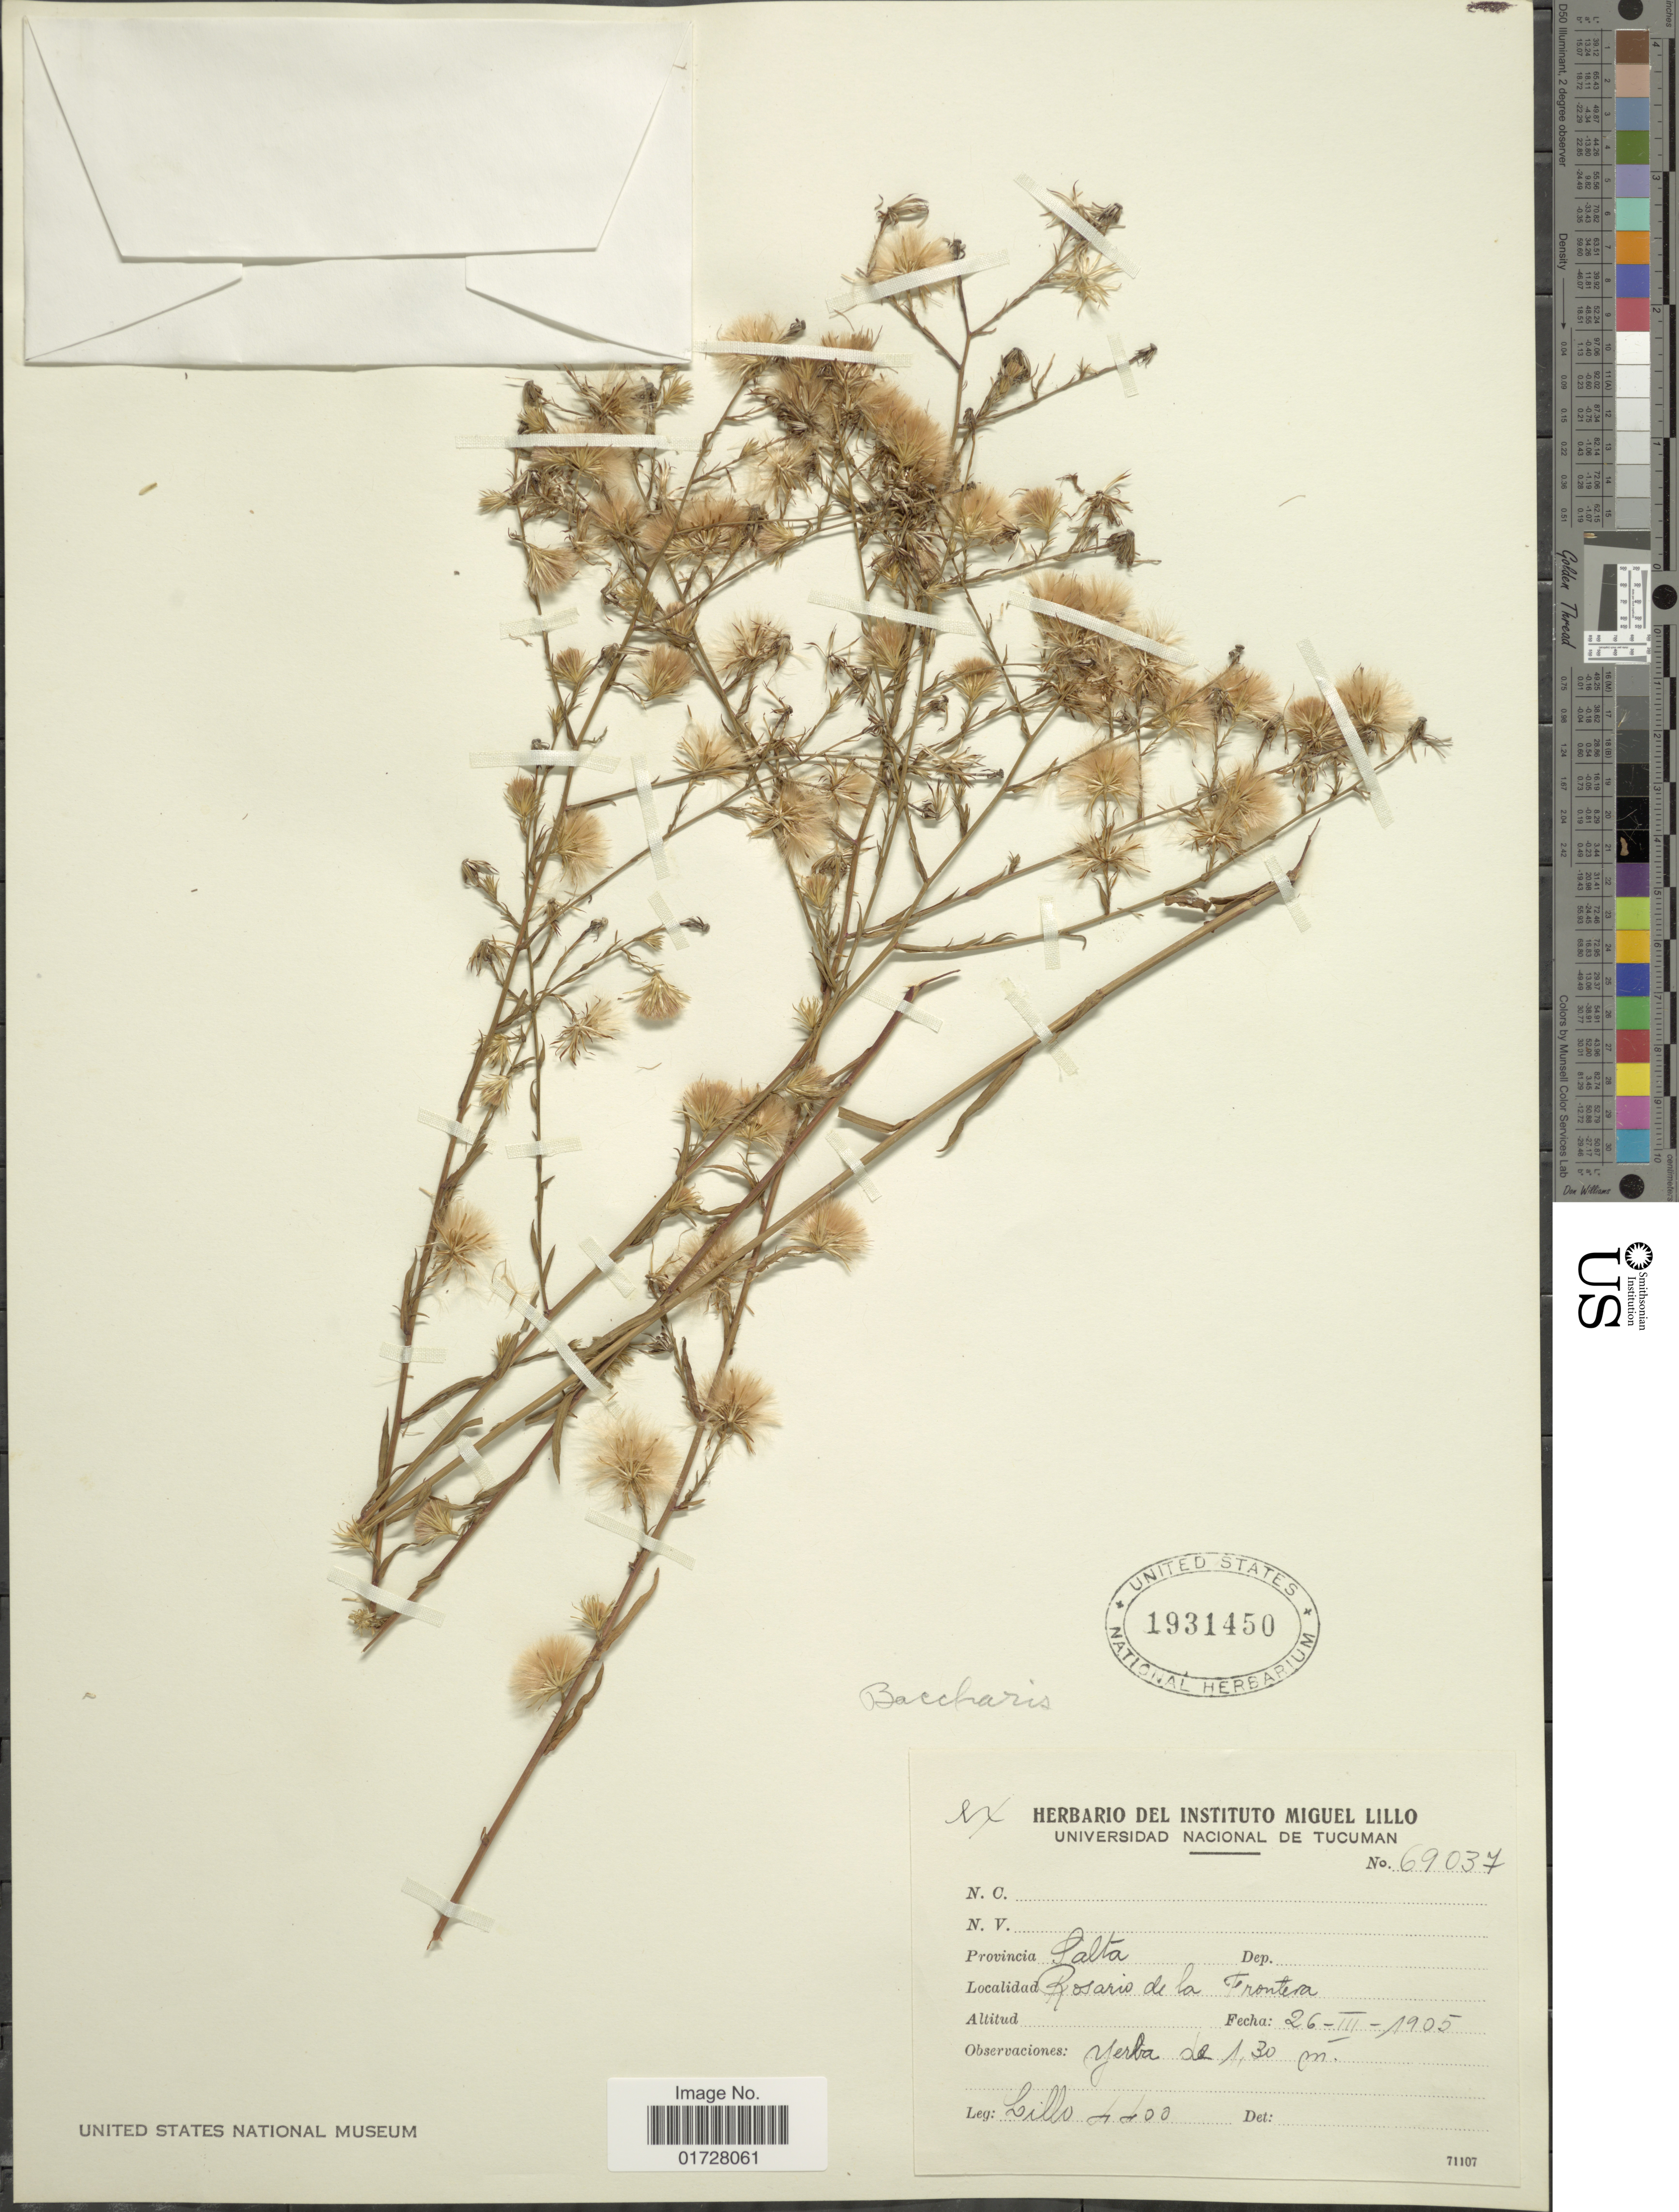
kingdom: Plantae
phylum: Tracheophyta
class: Magnoliopsida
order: Asterales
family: Asteraceae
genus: Baccharis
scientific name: Baccharis sp.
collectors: -. Lillo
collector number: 4400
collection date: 1905-03-26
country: Argentina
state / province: Salta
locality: Rosario de la Frontera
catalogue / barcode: US 1931450